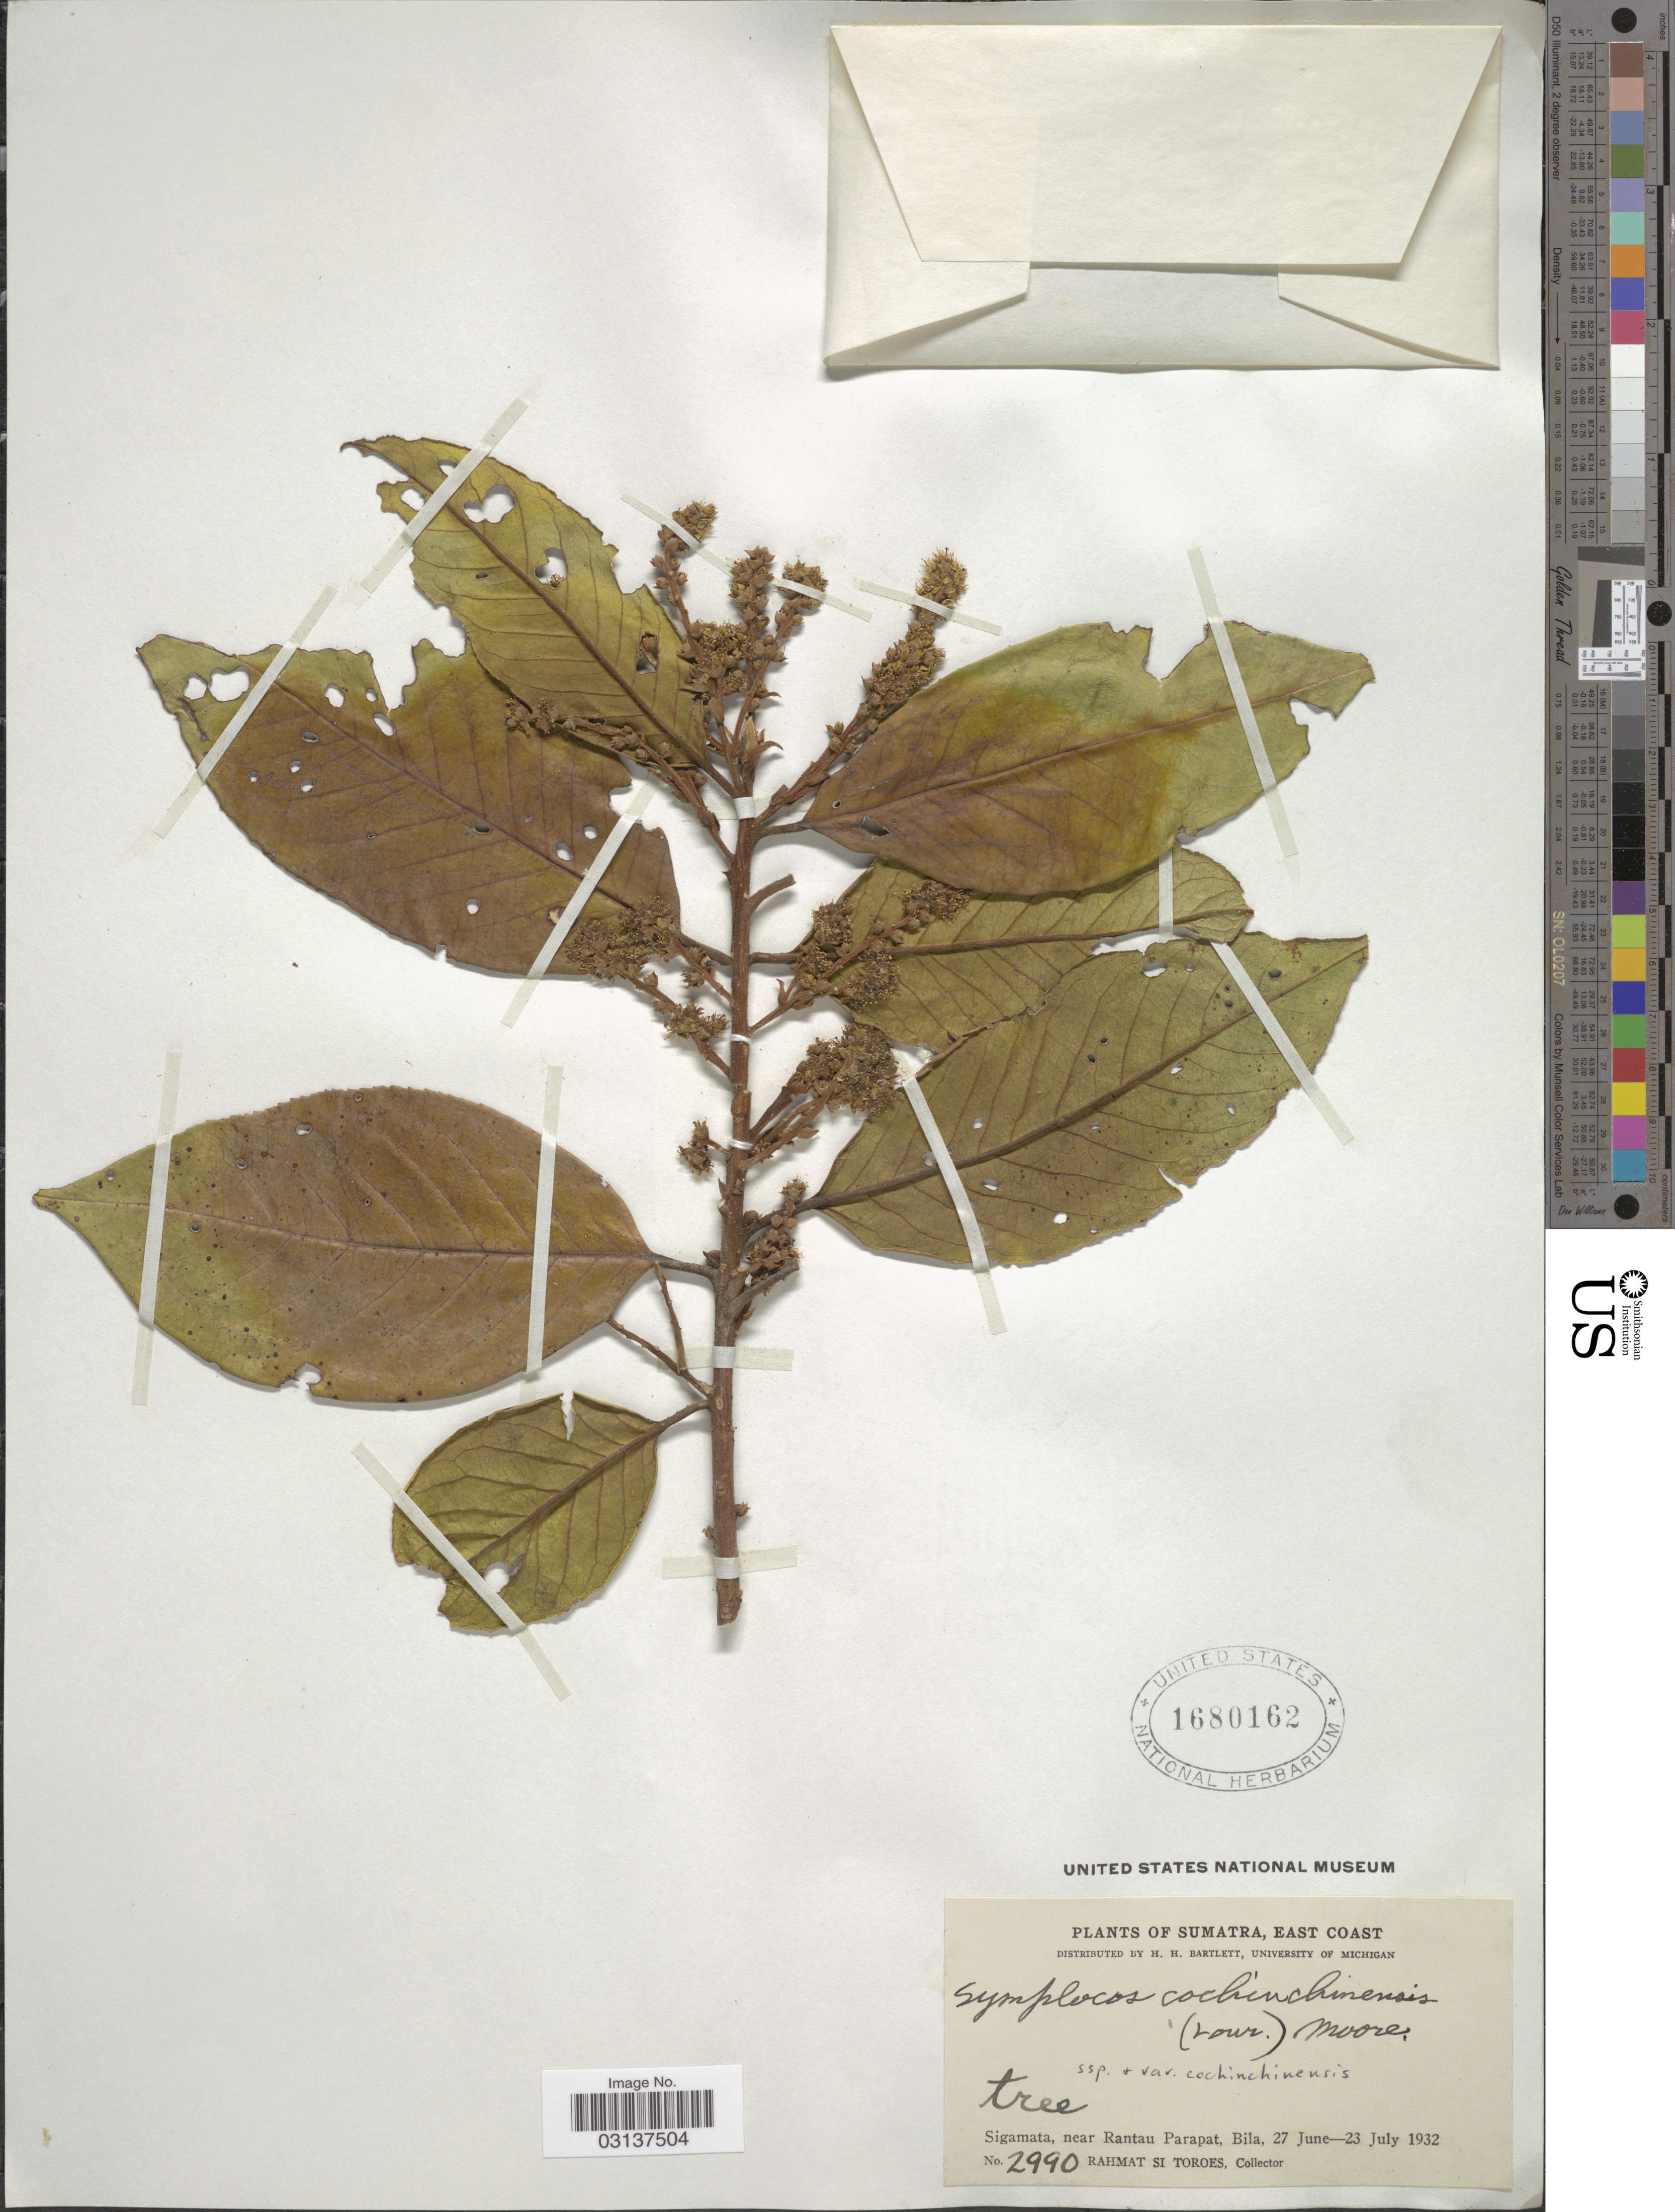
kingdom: Plantae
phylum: Tracheophyta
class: Magnoliopsida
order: Ericales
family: Symplocaceae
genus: Symplocos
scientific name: Symplocos cochinchinensis subsp. cochinchinensis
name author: (Lour.) S. Moore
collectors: Rahmat Si Boeea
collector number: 2990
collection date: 1932-06-27/1932-07-23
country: Indonesia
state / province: Sumatra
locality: East Coast, Sigmata, near Rantau Parapat, Bila.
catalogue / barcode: US 1680162